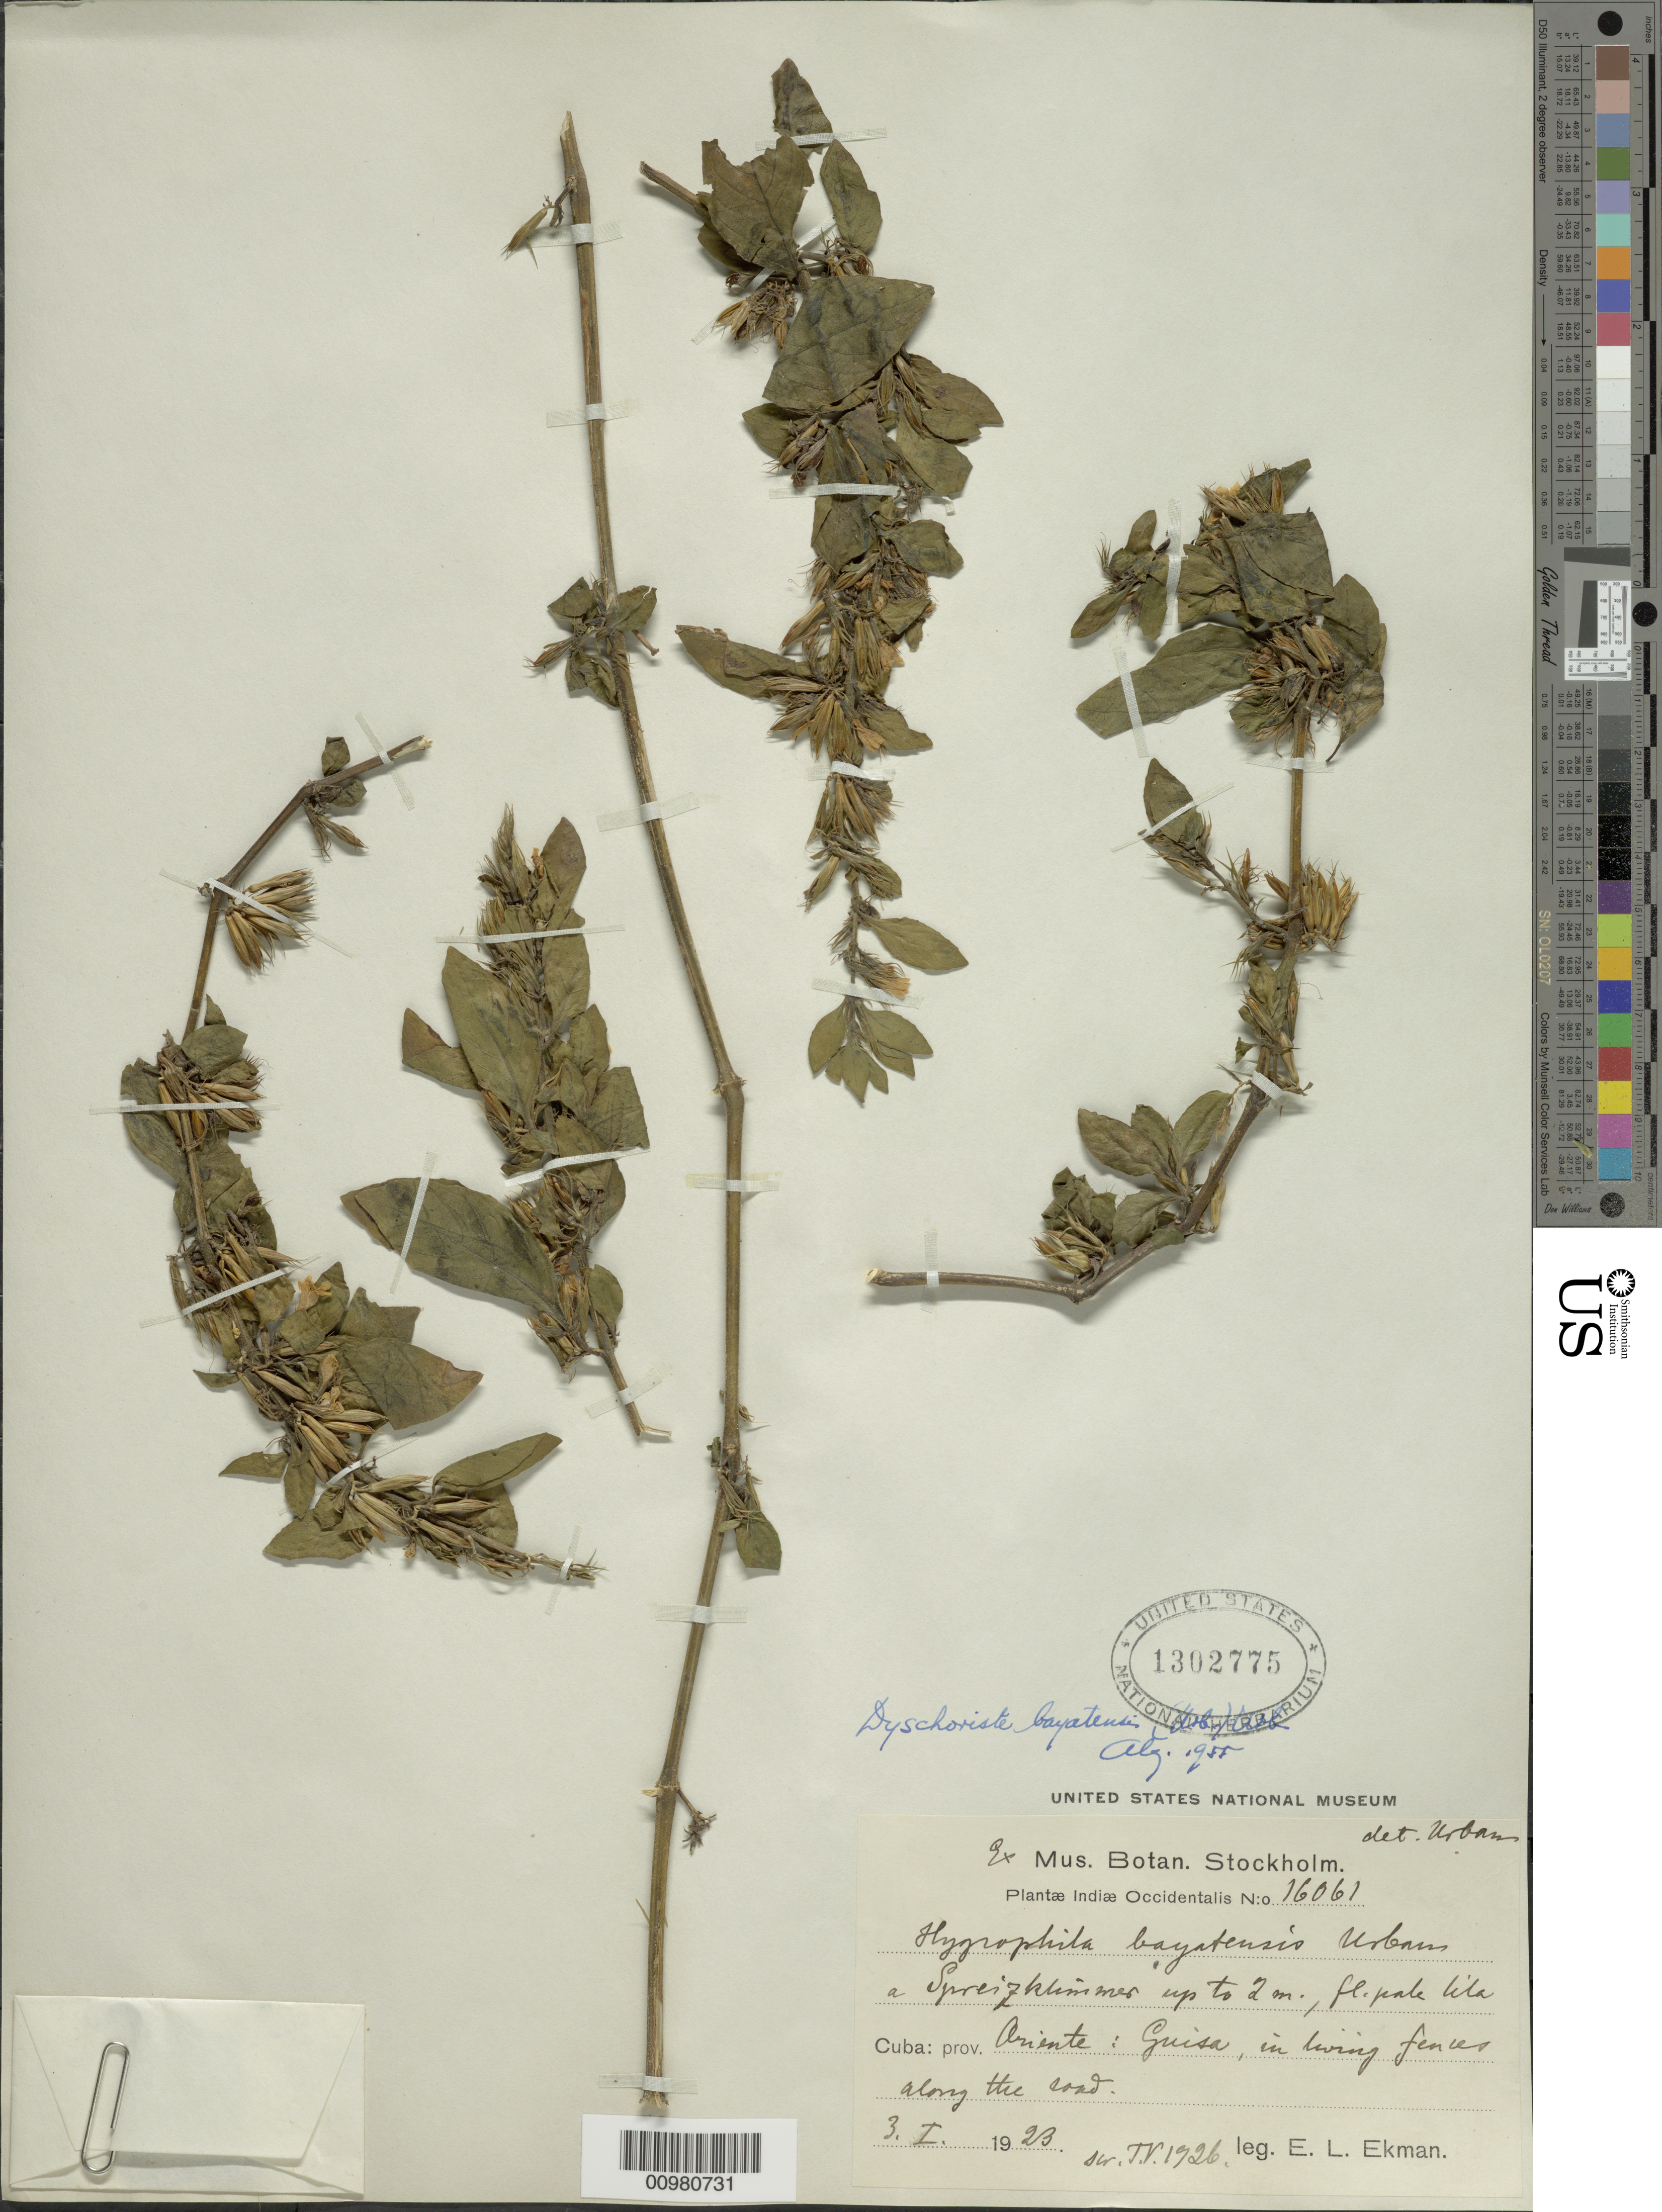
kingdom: Plantae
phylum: Tracheophyta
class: Magnoliopsida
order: Lamiales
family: Acanthaceae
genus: Dyschoriste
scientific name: Dyschoriste bayatensis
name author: (Urb.) Urb.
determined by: Liogier, Alain H.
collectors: E. L. Ekman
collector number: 16061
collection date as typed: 03 Jan 1923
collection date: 1923-01-03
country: Cuba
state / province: Oriente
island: Cuba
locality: Guisa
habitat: In living fences along the road.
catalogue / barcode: US 1302775